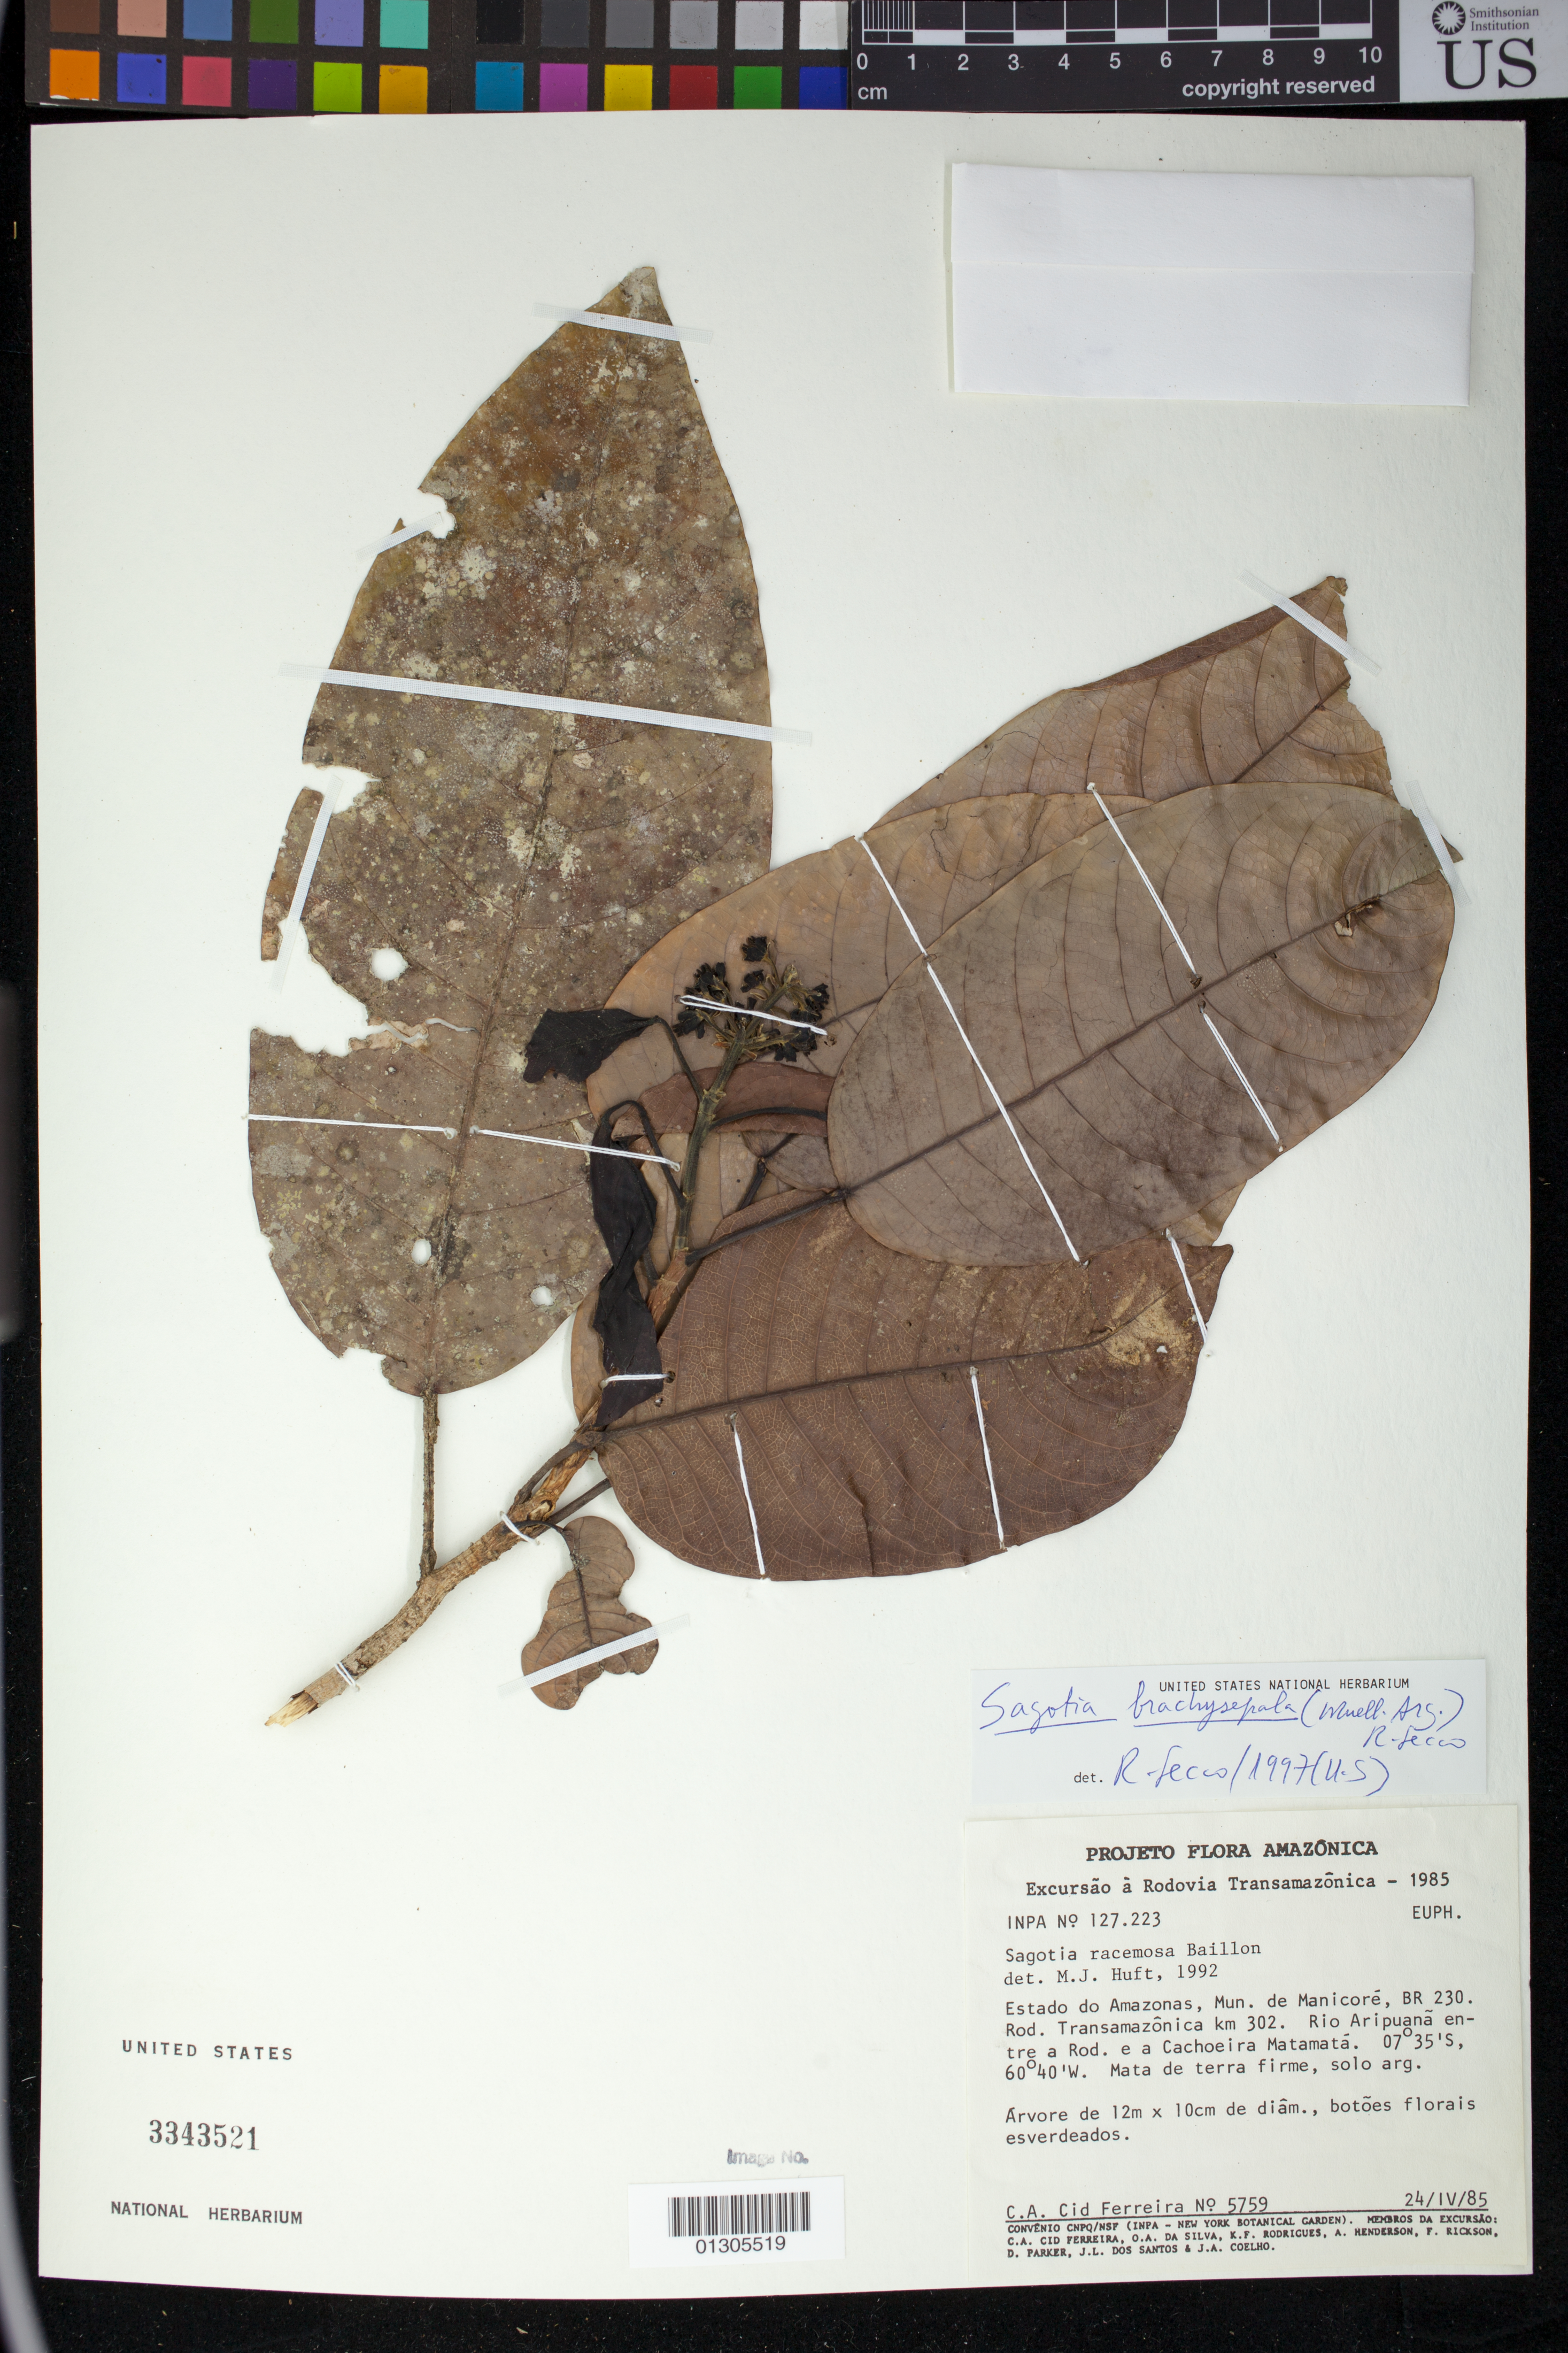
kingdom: Plantae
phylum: Tracheophyta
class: Magnoliopsida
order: Malpighiales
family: Euphorbiaceae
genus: Sagotia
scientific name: Sagotia racemosa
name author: Baill.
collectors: C. A. Cid Ferreira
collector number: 5759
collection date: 1985-04-24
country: Brazil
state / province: Amazonas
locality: Mun. de Manicore, BR 230. Rod. Transamazonica km. 302. Rio Aripuana entre a Rod. e a Cachoeira Matamata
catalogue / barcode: US 3343521